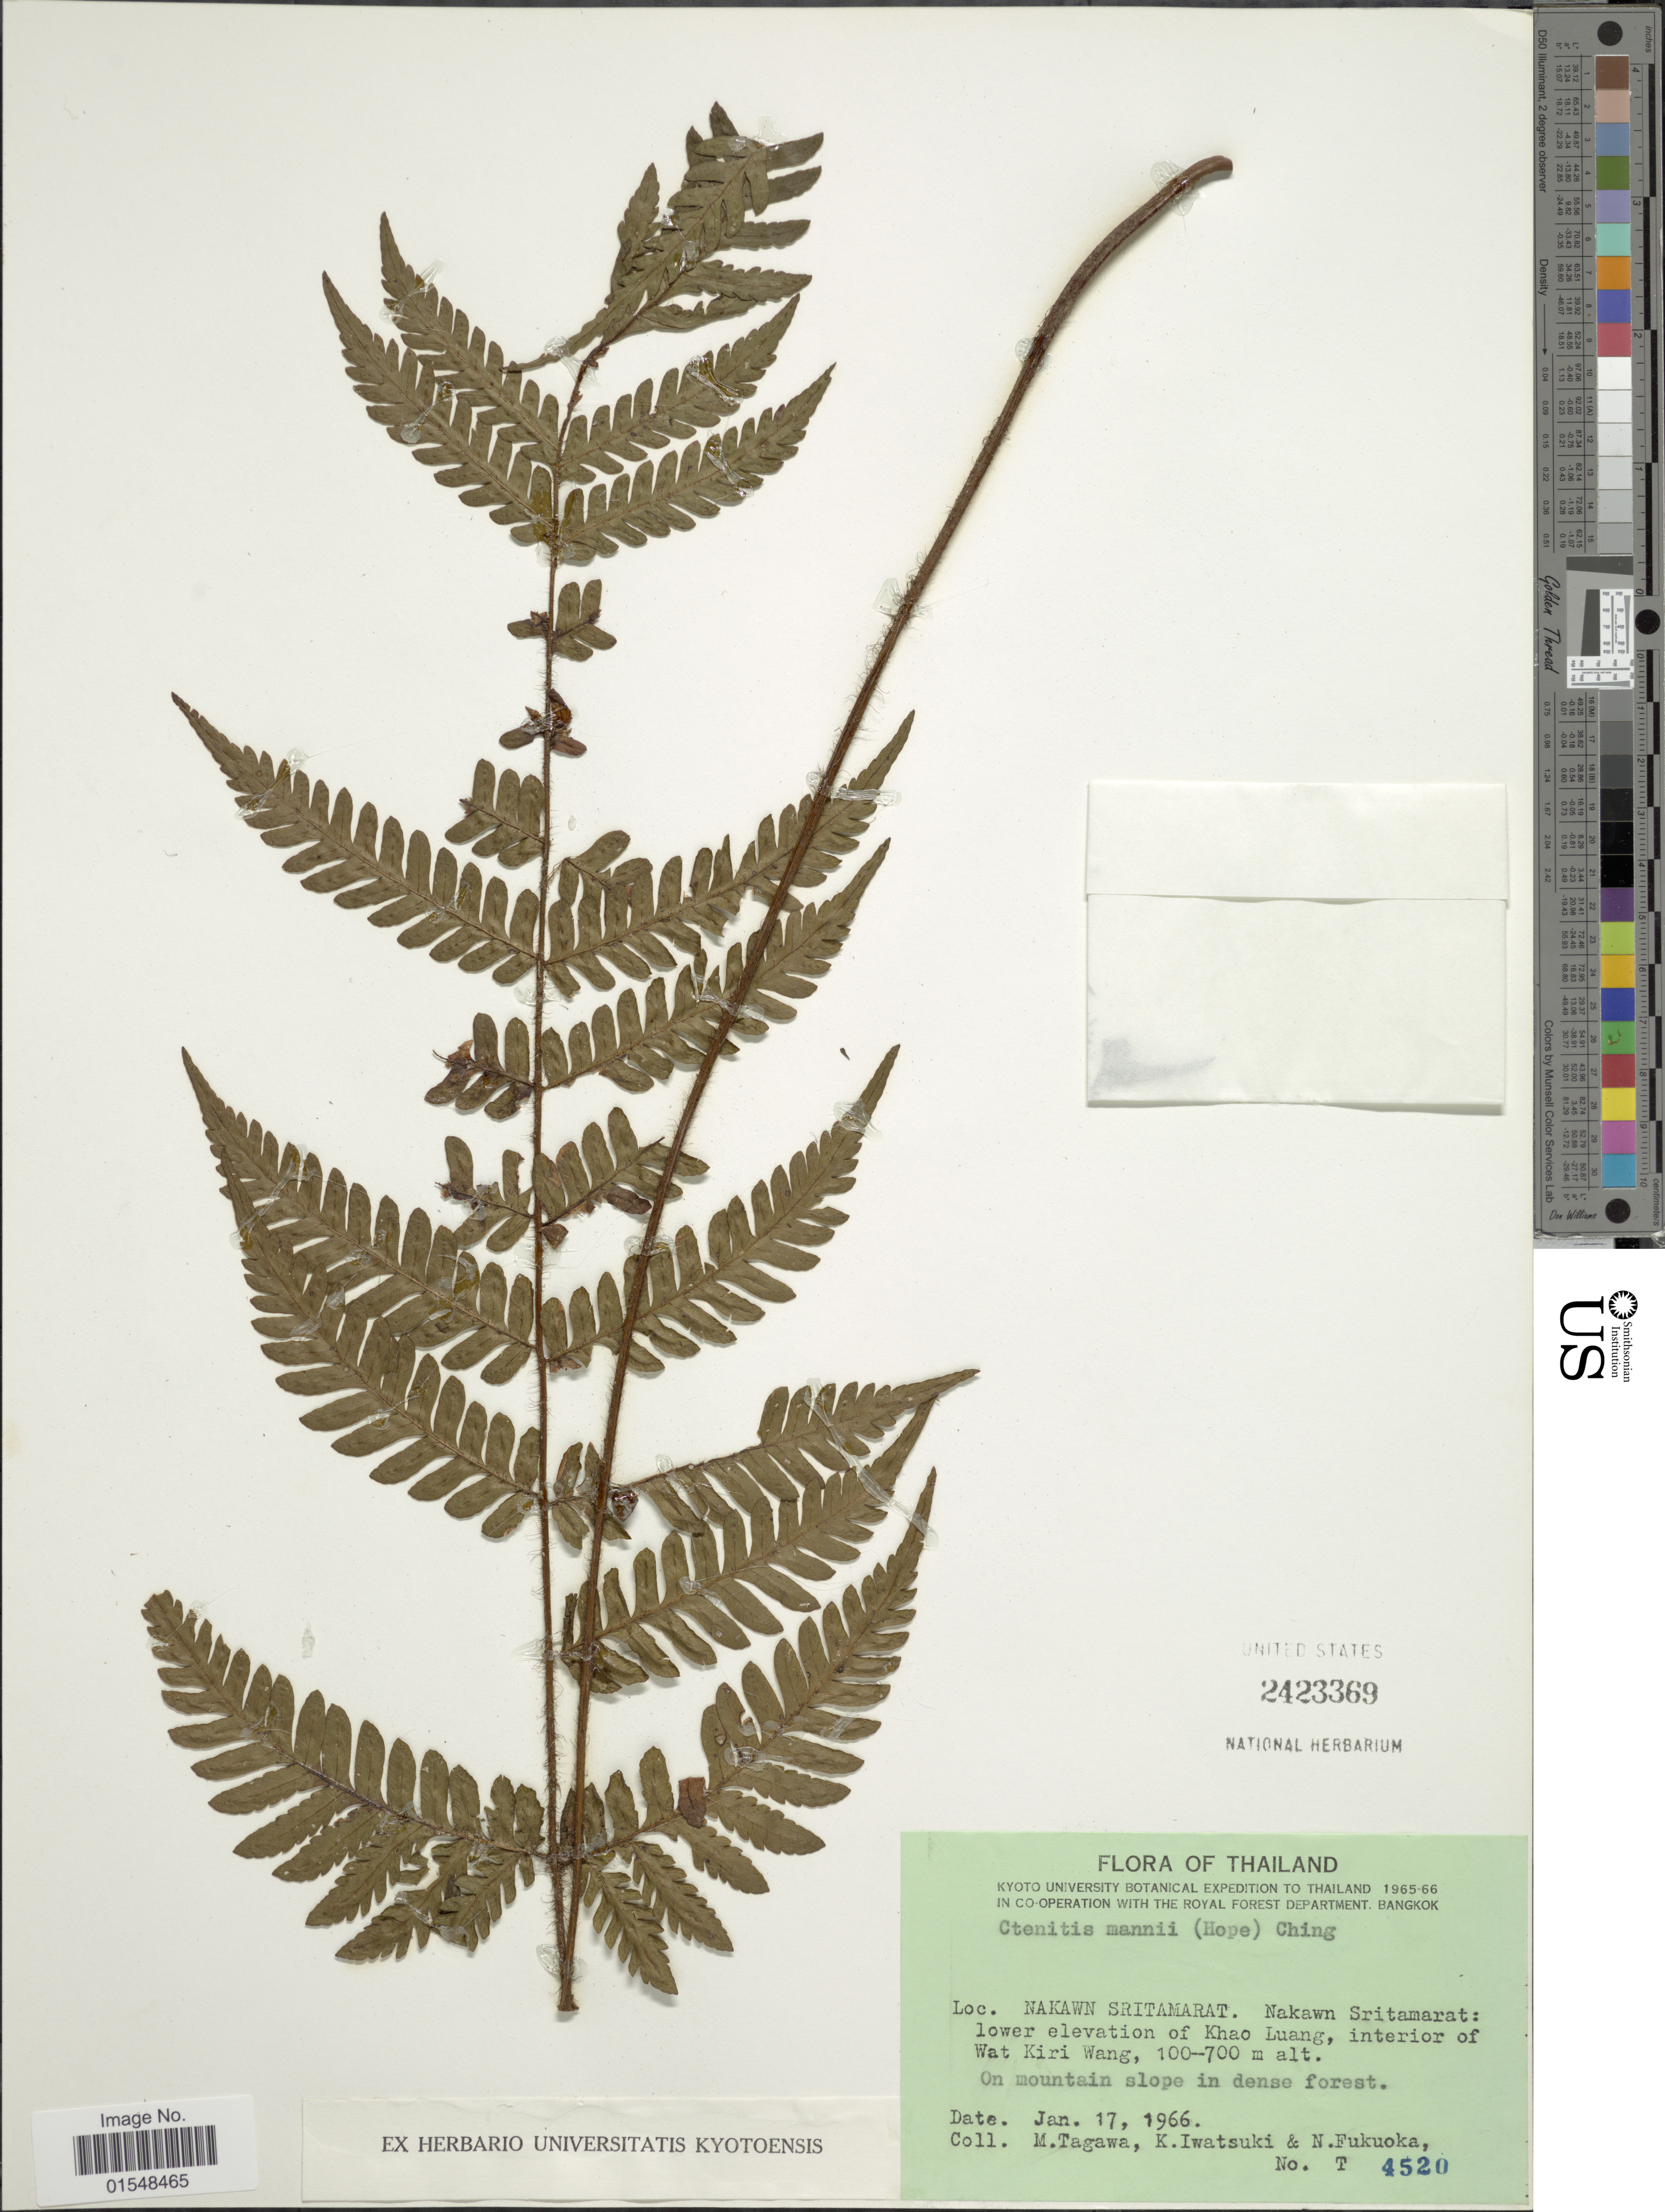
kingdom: Plantae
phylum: Tracheophyta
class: Polypodiopsida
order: Polypodiales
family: Dryopteridaceae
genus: Ctenitis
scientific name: Ctenitis mannii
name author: (C. Hope) Ching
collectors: M. Tagawa, K. Iwatsuki & N. Fukuoka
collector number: T 4520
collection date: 1966-01-17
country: Thailand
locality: Nakawn Sritamarat, lower elevation of Khao Luang, interior of Wat Kiri Wang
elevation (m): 100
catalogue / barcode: US 2423369